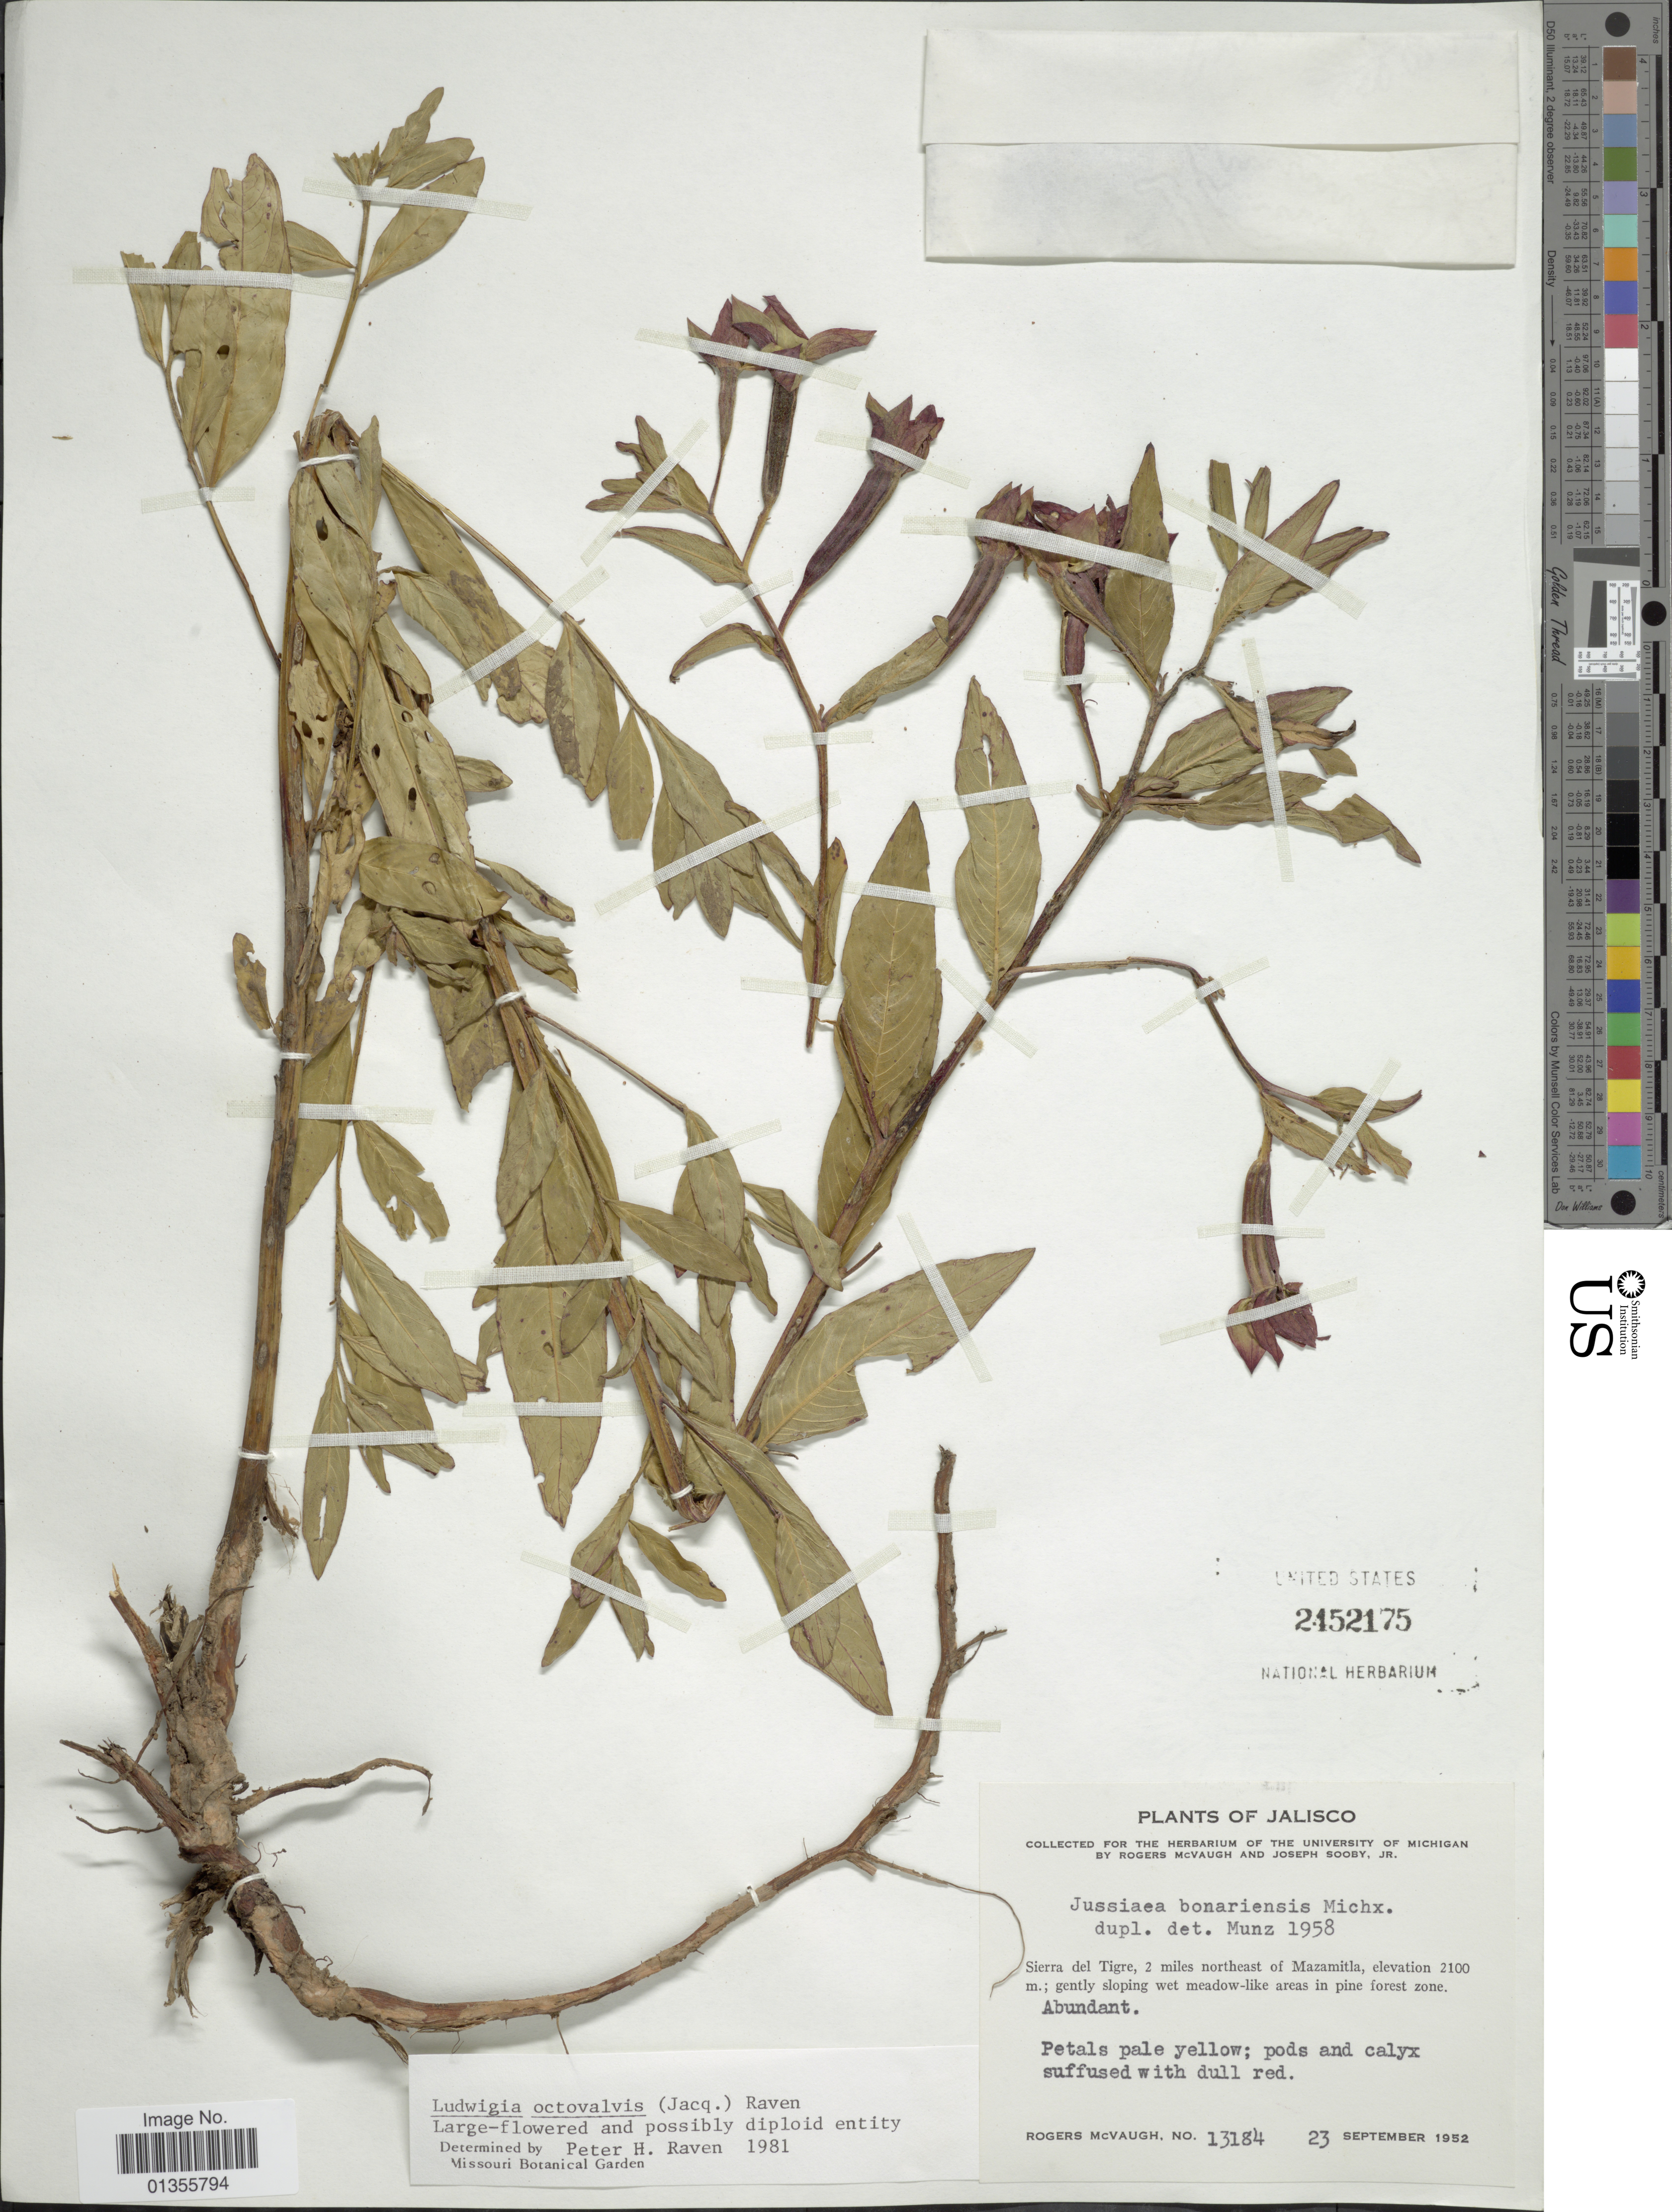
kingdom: Plantae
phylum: Tracheophyta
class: Magnoliopsida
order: Myrtales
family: Onagraceae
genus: Ludwigia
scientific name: Ludwigia octovalvis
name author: (Jacq.) P.H. Raven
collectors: R. McVaugh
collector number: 13184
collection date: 1952-09-23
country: Mexico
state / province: Jalisco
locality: Sierra del Tigre, 2 miles northeast of Mazamitla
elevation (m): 2100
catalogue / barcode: US 2452175